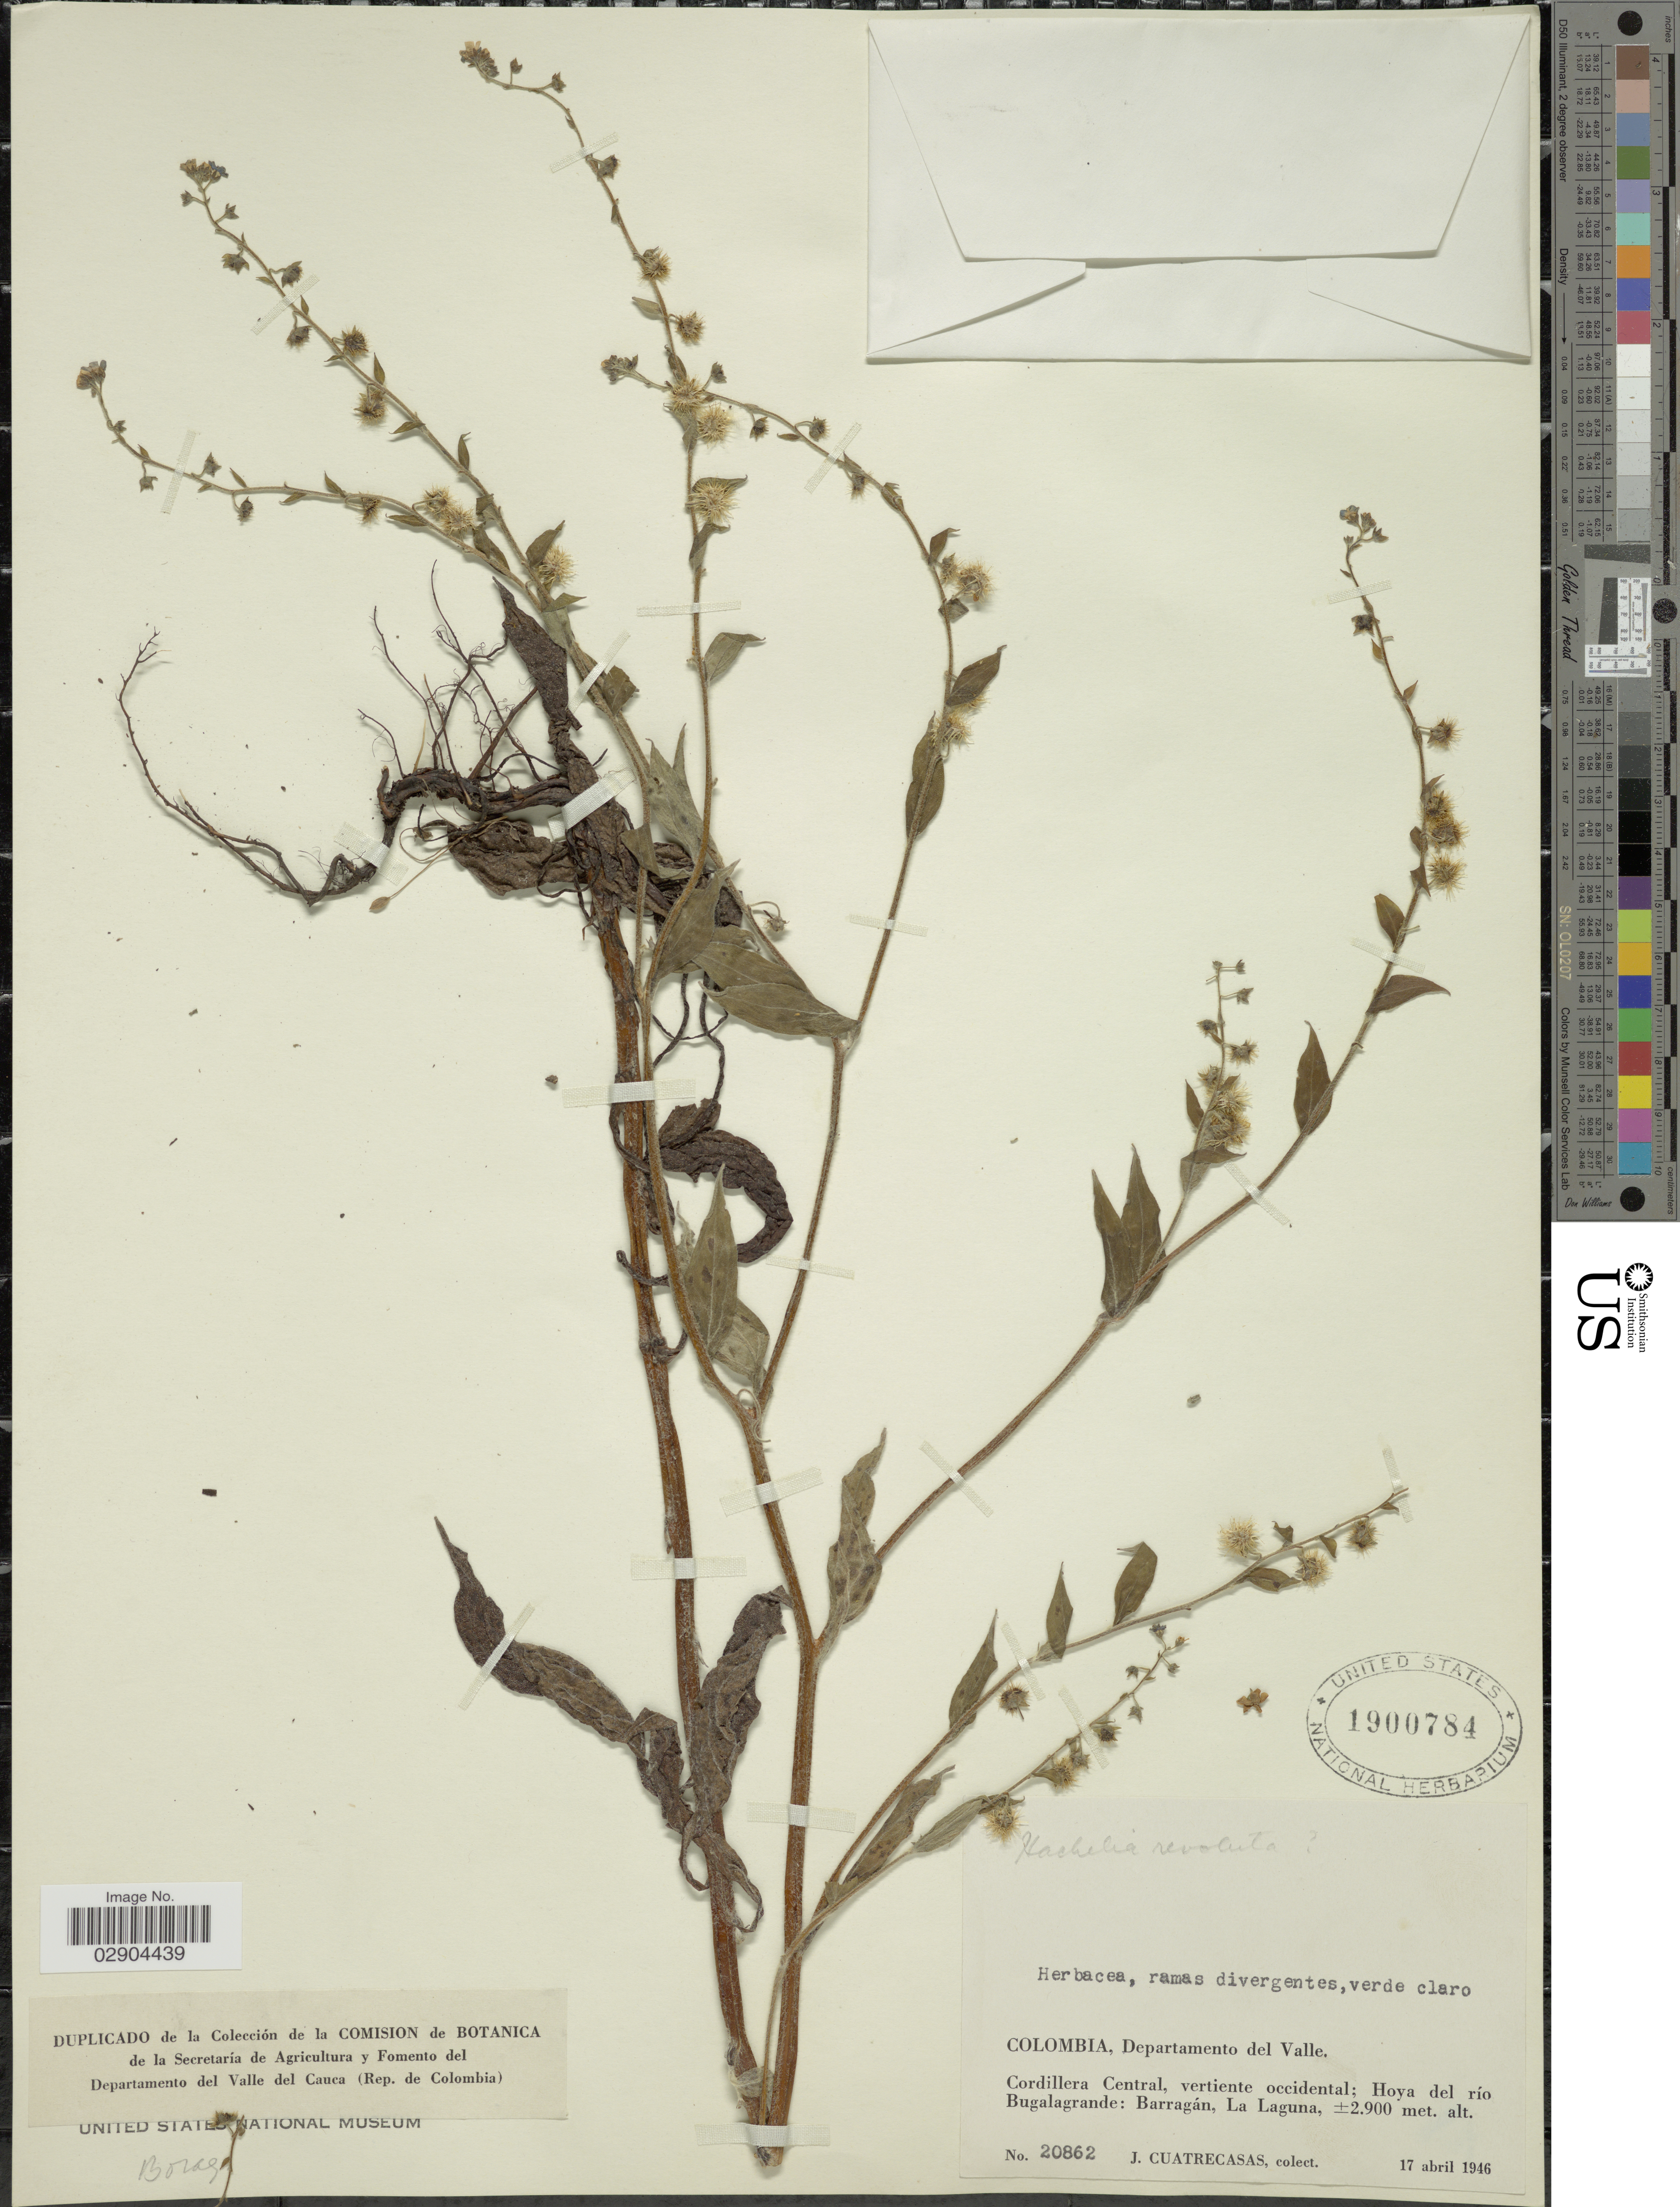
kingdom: Plantae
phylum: Tracheophyta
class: Magnoliopsida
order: Boraginales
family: Boraginaceae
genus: Hackelia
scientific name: Hackelia revoluta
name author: (Ruiz & Pav.) I.M. Johnst.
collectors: J. Cuatrecasas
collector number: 20862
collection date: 1946-04-17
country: Colombia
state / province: Valle del Cauca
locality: Departamento del Valle. Cordillera Central, vertiente occidental; Hoya del río Bugalagrande: Barragán, La Laguna.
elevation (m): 2900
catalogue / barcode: US 1900784